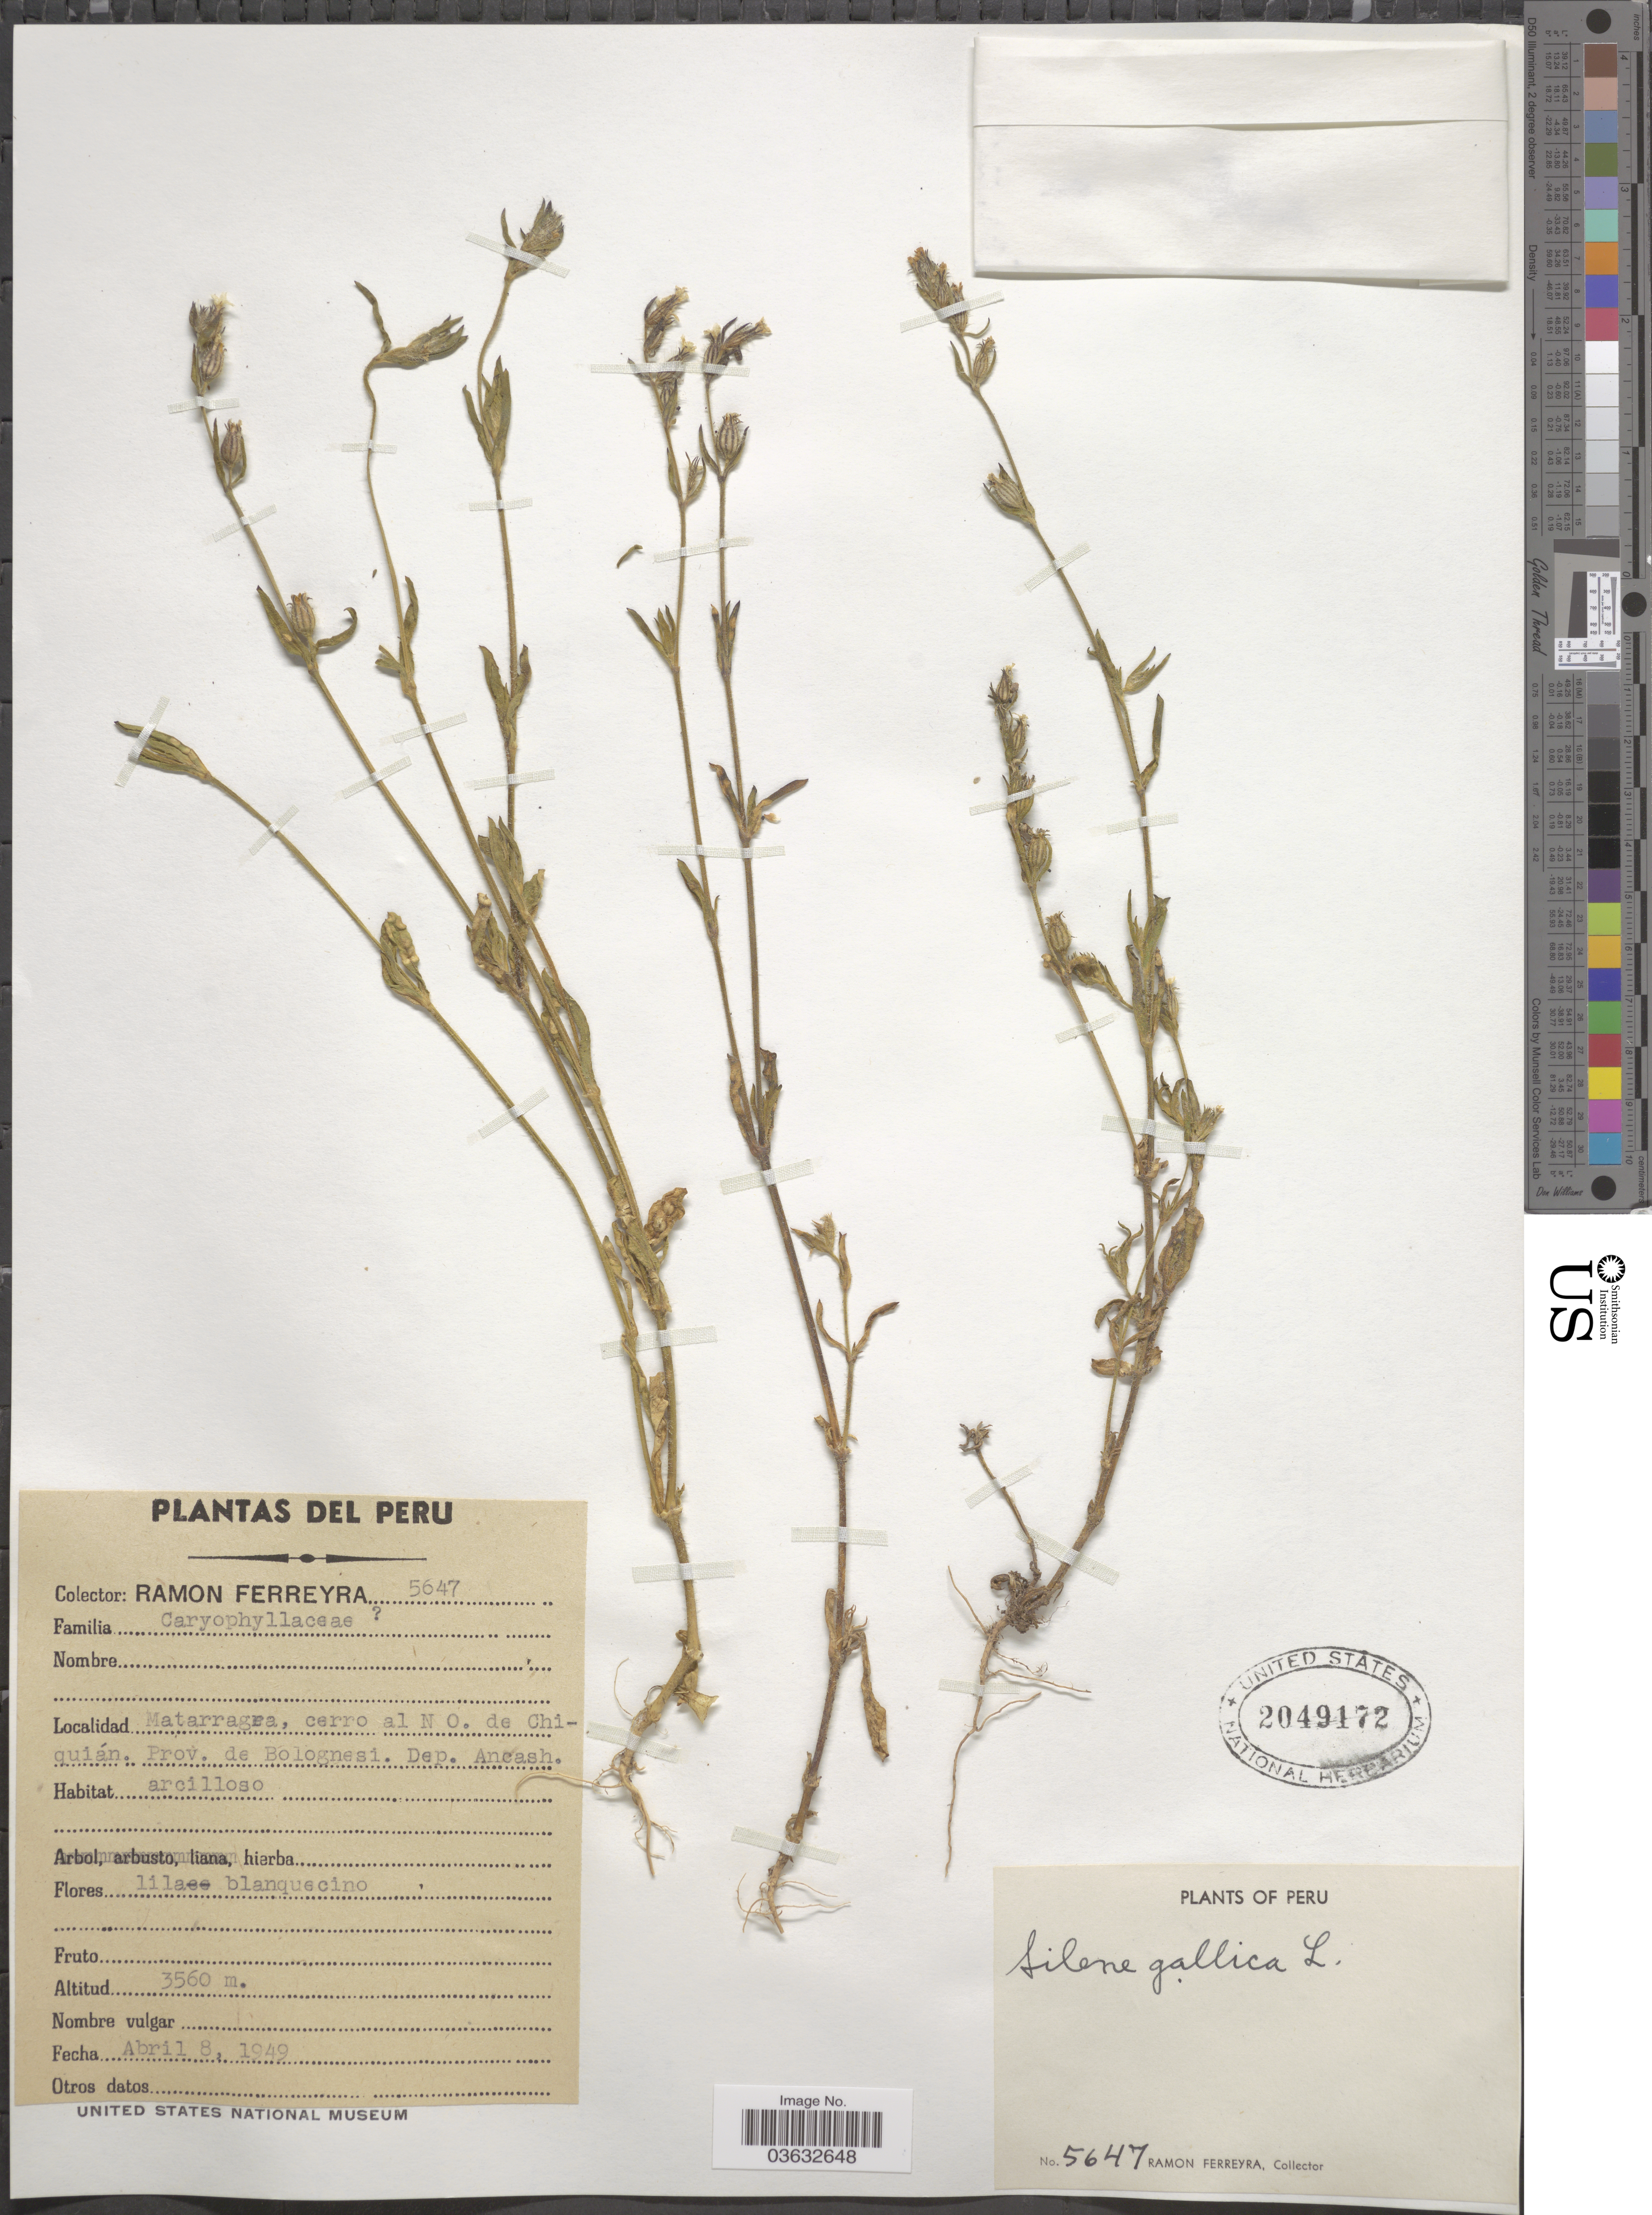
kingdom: Plantae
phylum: Tracheophyta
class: Magnoliopsida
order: Caryophyllales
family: Caryophyllaceae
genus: Silene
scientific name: Silene gallica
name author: L.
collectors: R. A. Ferreyra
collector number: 5647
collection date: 1949-04-08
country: Peru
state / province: Ancash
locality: Matarragra, cerro al NO. de Chiquián. Prov. de Bolognesi. Dep. Ancash.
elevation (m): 3560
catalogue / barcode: US 2049172